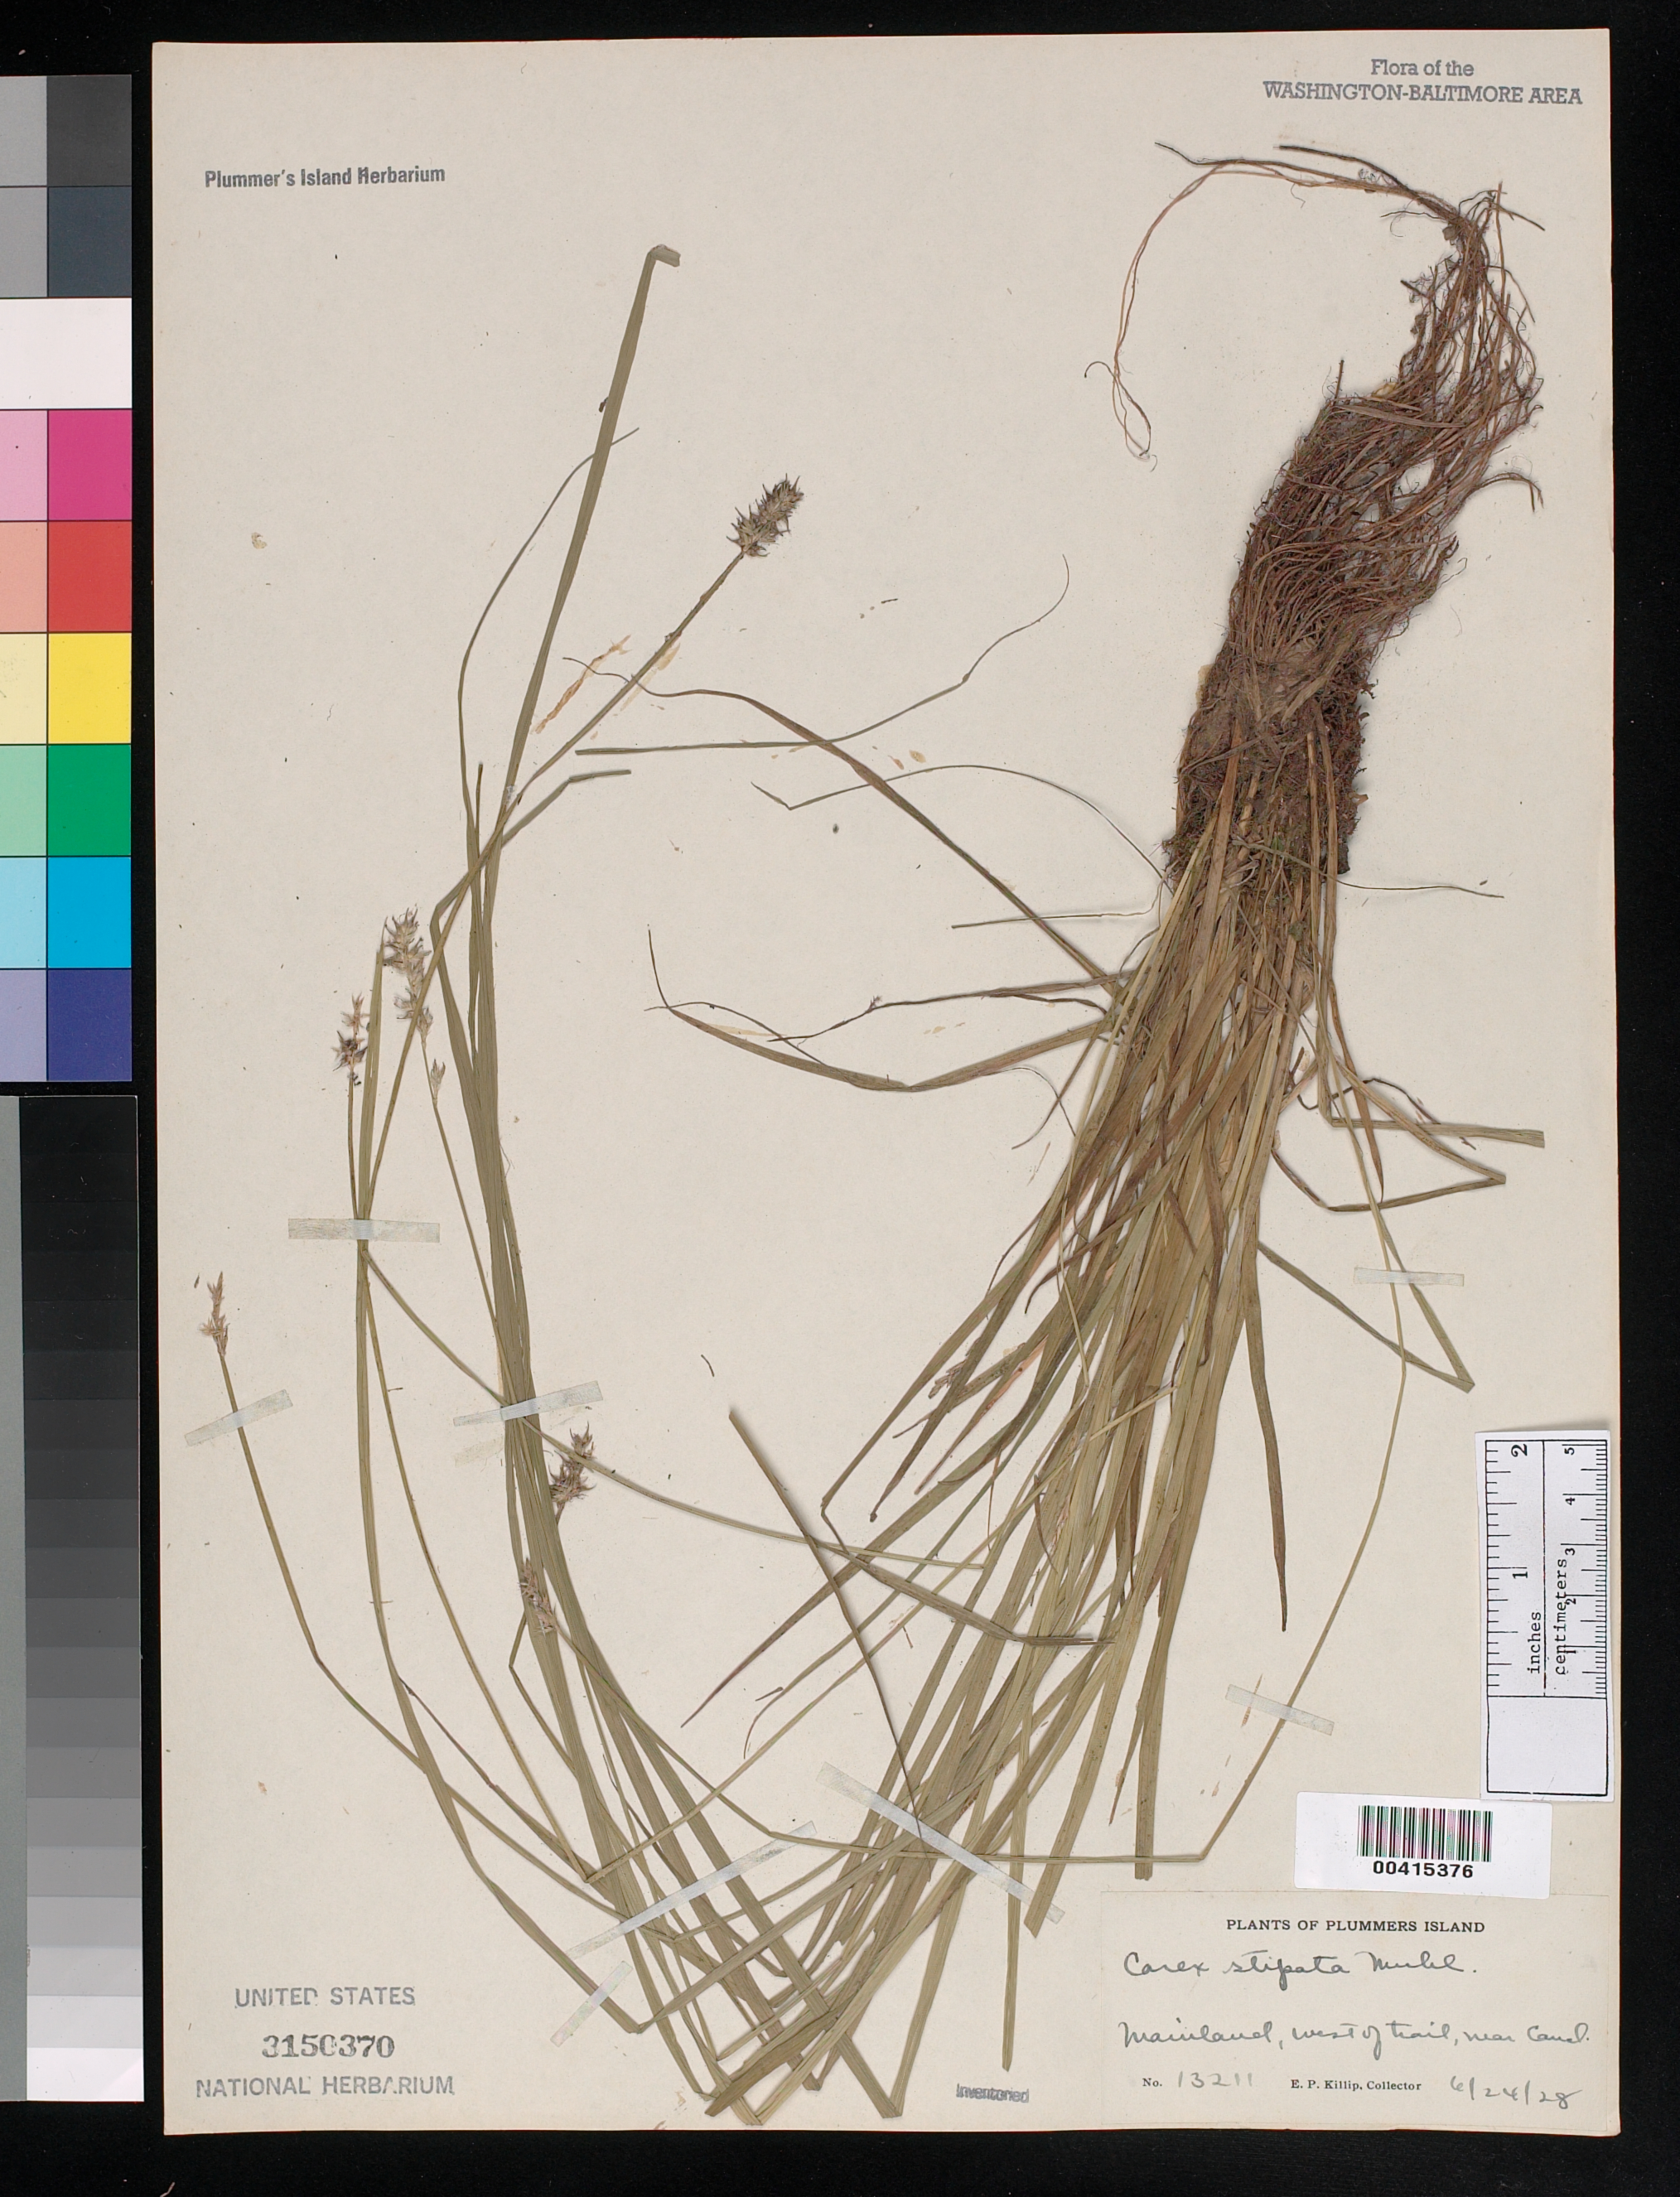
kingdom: Plantae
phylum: Tracheophyta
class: Liliopsida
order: Poales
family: Cyperaceae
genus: Carex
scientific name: Carex stipata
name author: Muhl. ex Willd.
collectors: E. P. Killip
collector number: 13211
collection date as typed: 24 Jun 1928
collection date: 1928-06-24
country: United States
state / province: Maryland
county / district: Montgomery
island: Plummers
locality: Plummer's Island; west of trail, near Canal Plummers Island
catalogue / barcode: US 3150370